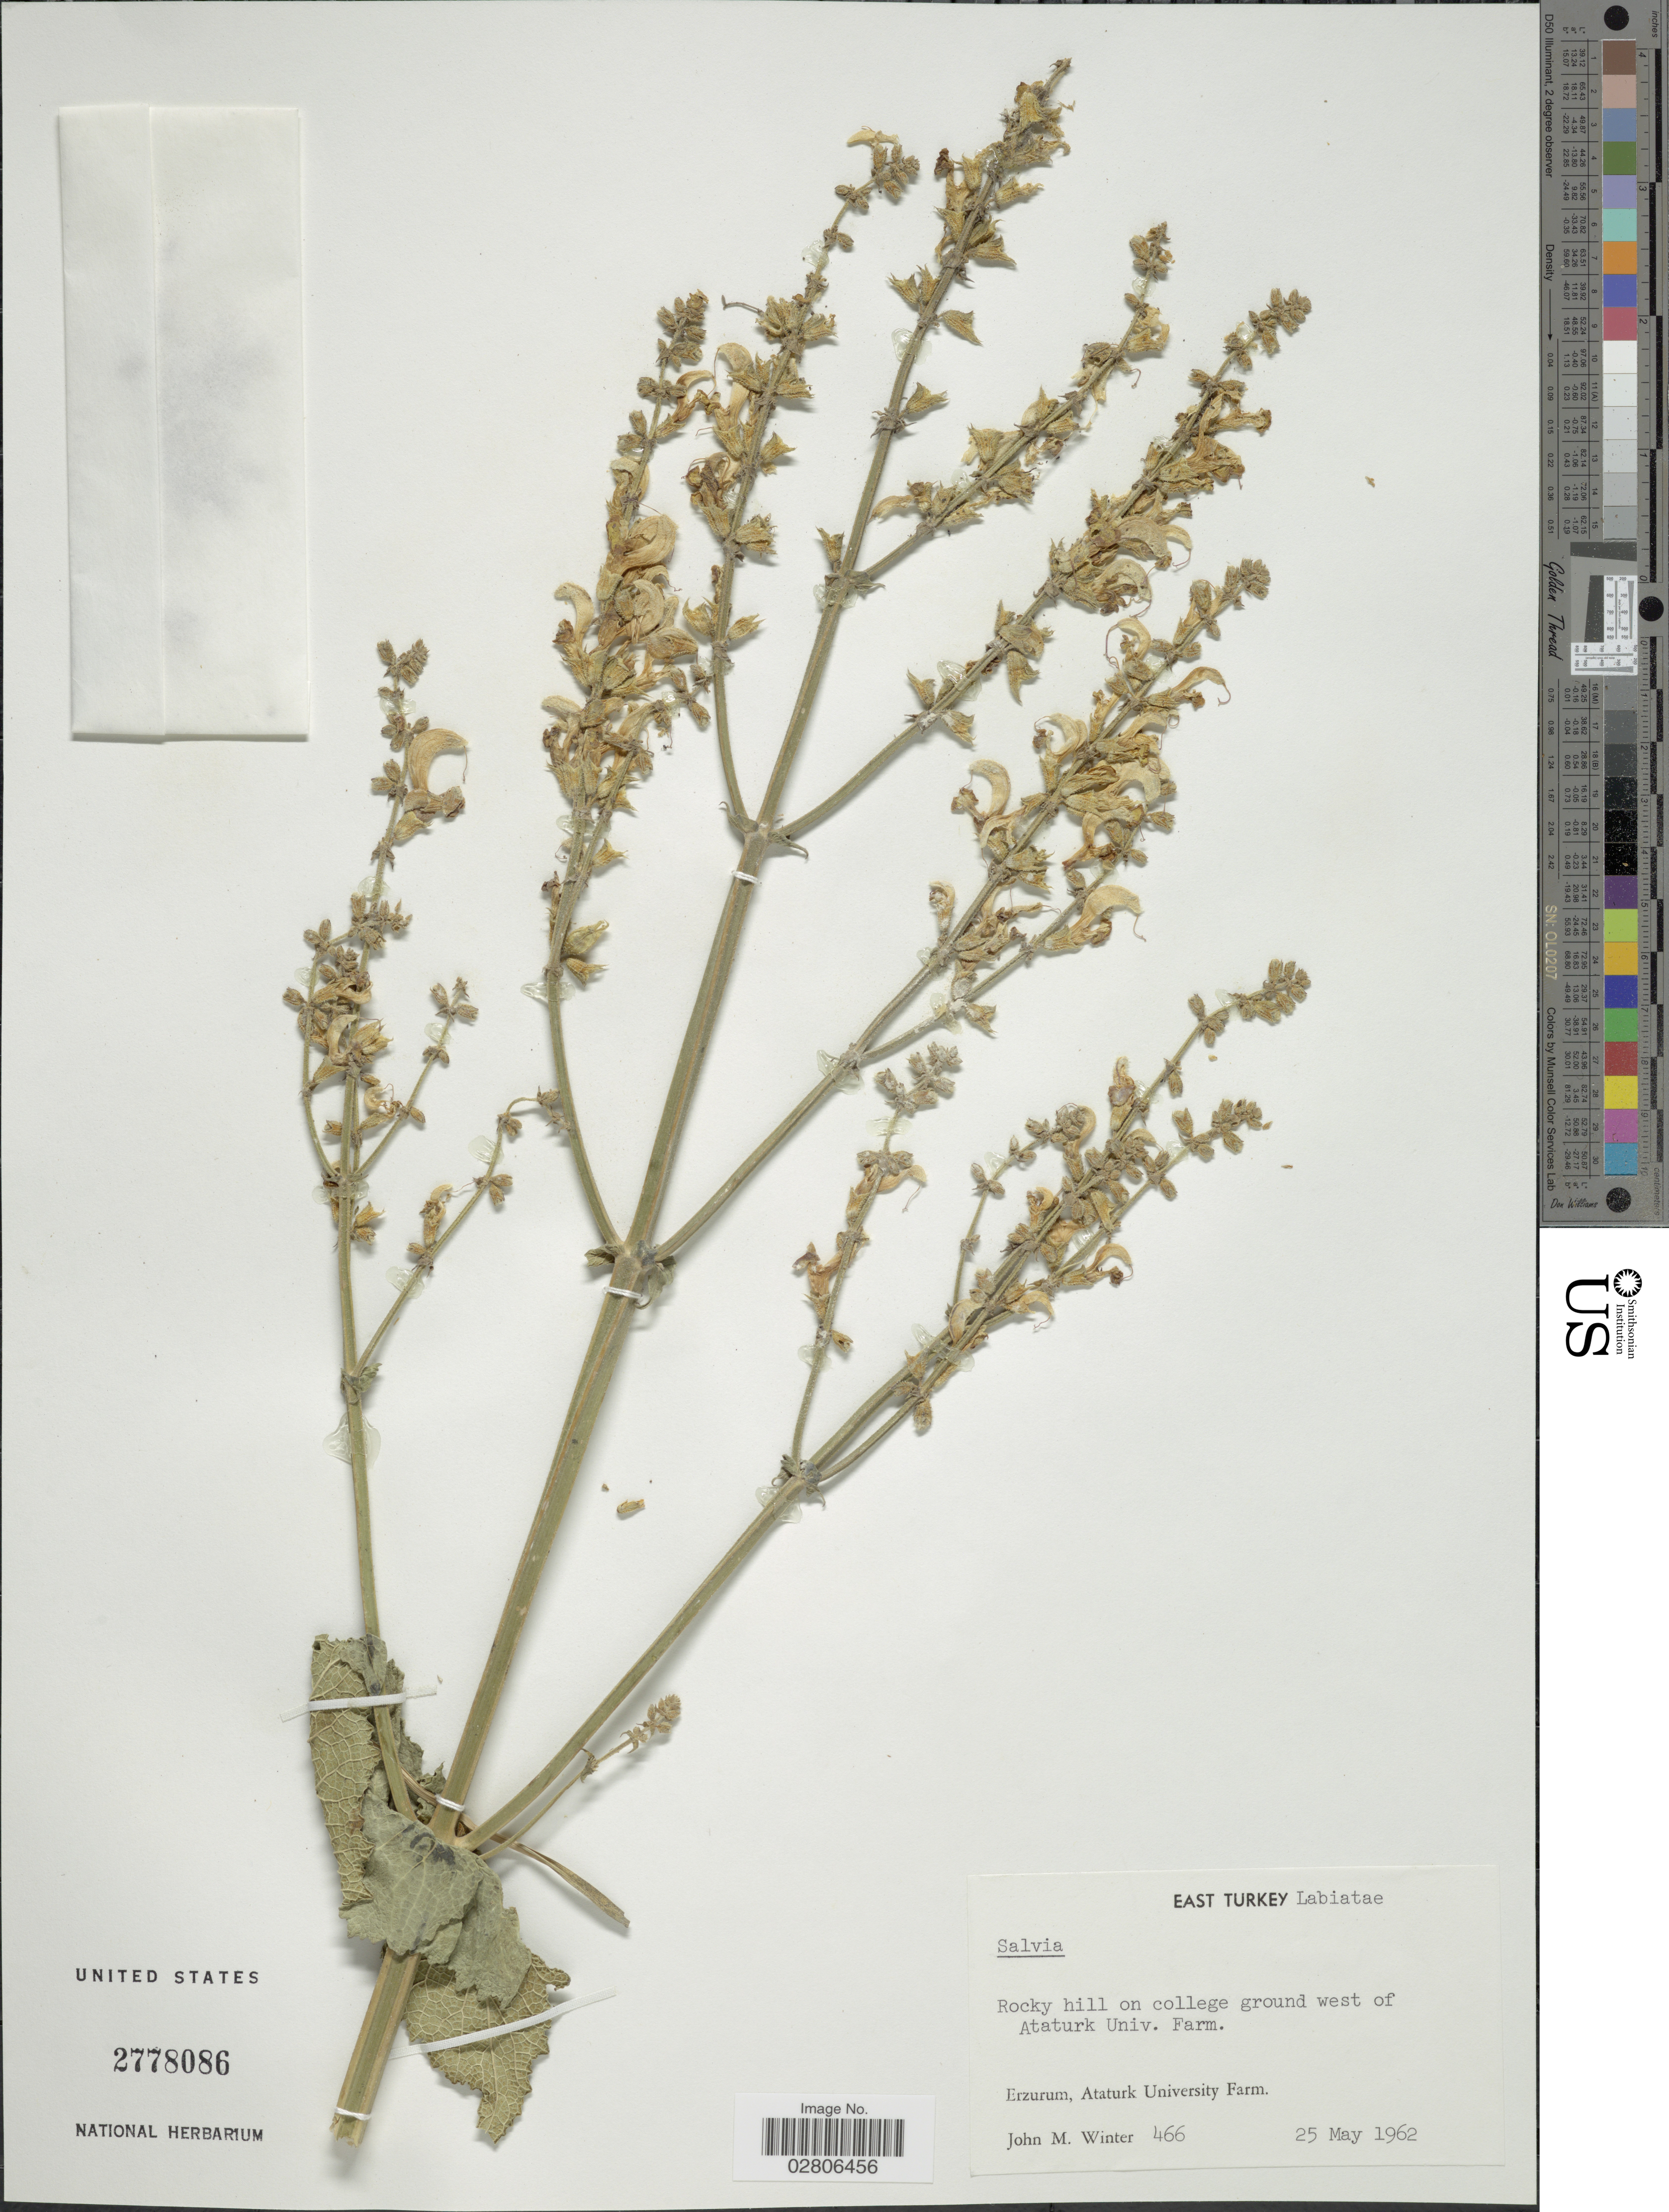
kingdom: Plantae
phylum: Tracheophyta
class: Magnoliopsida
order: Lamiales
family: Lamiaceae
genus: Salvia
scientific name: Salvia sp.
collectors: J. M. Winter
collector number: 466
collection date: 1962-05-25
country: Turkey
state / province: Erzurum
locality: East Turkey. Rocky hill on college ground west of Ataturk Univ. Farm. Ataturk University Farm.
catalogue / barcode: US 2778086